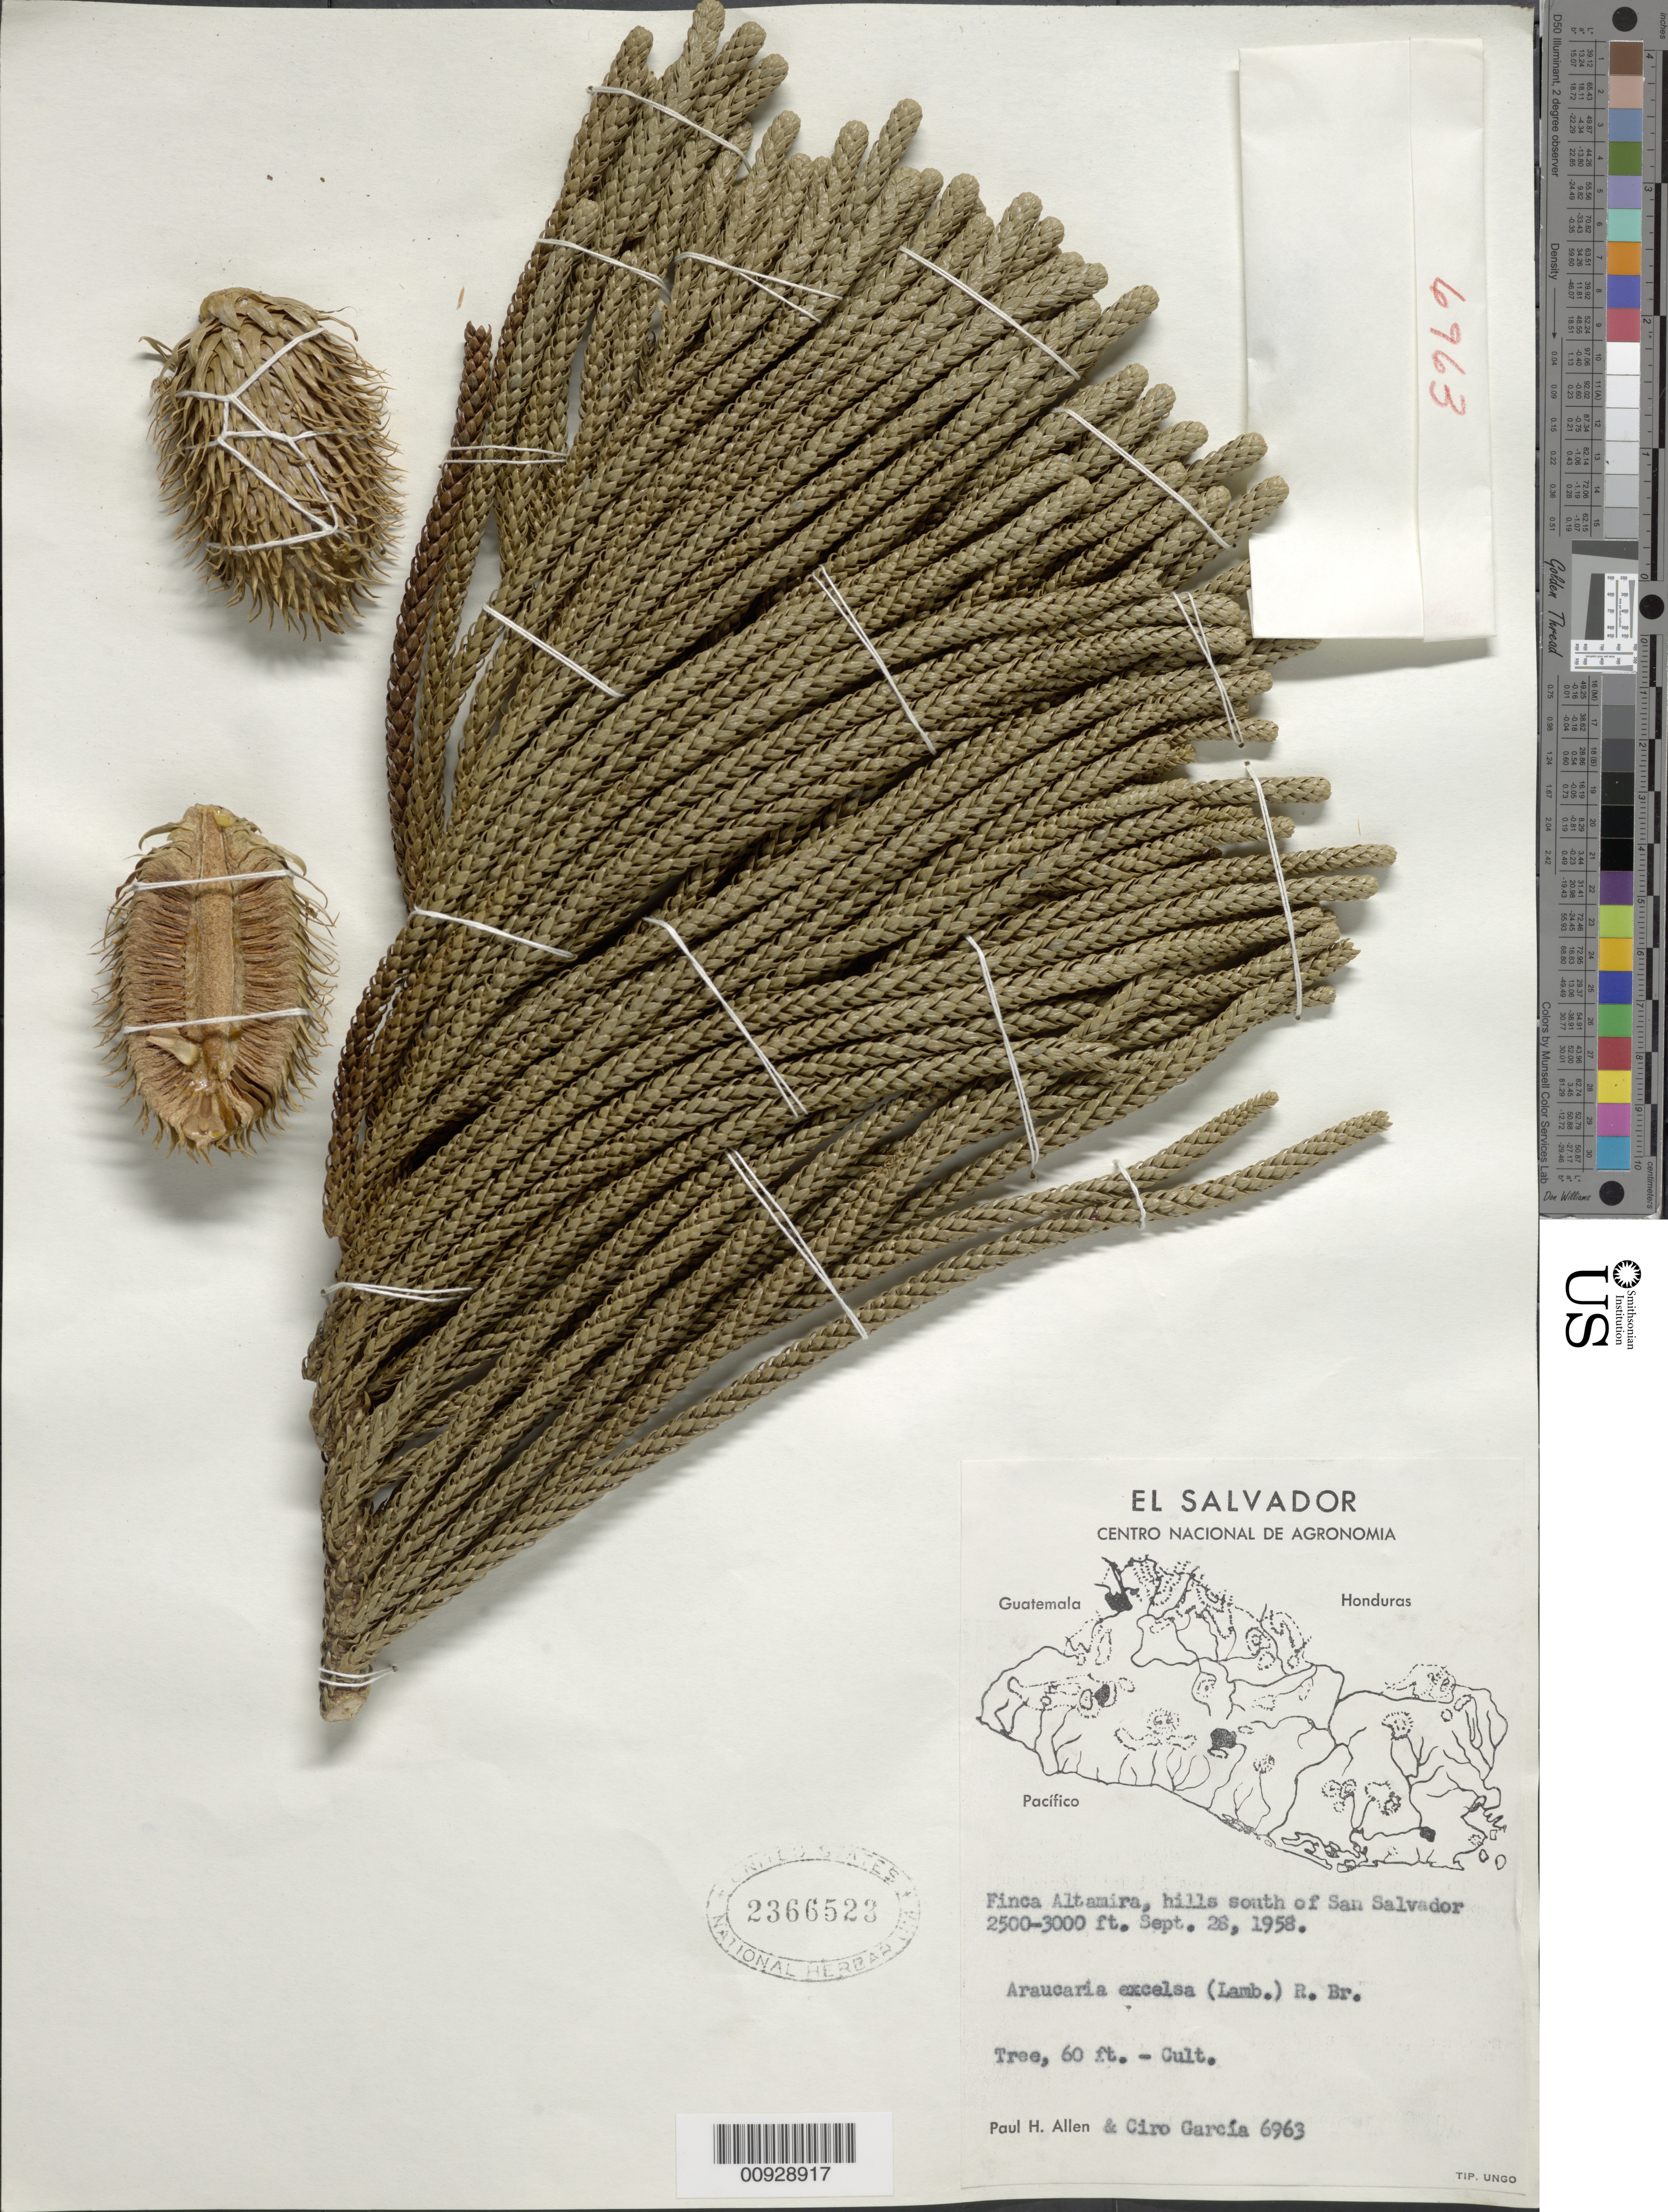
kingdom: Plantae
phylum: Tracheophyta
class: Pinopsida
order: Pinales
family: Araucariaceae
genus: Araucaria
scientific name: Araucaria heterophylla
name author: (Salisb.) Franco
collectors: P. H. Allen & C. Garcia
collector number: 6963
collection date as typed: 28 Sep 1958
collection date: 1958-09-28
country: El Salvador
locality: Finca Altamira, hills south of San Salvador.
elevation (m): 762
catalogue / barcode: US 2366523